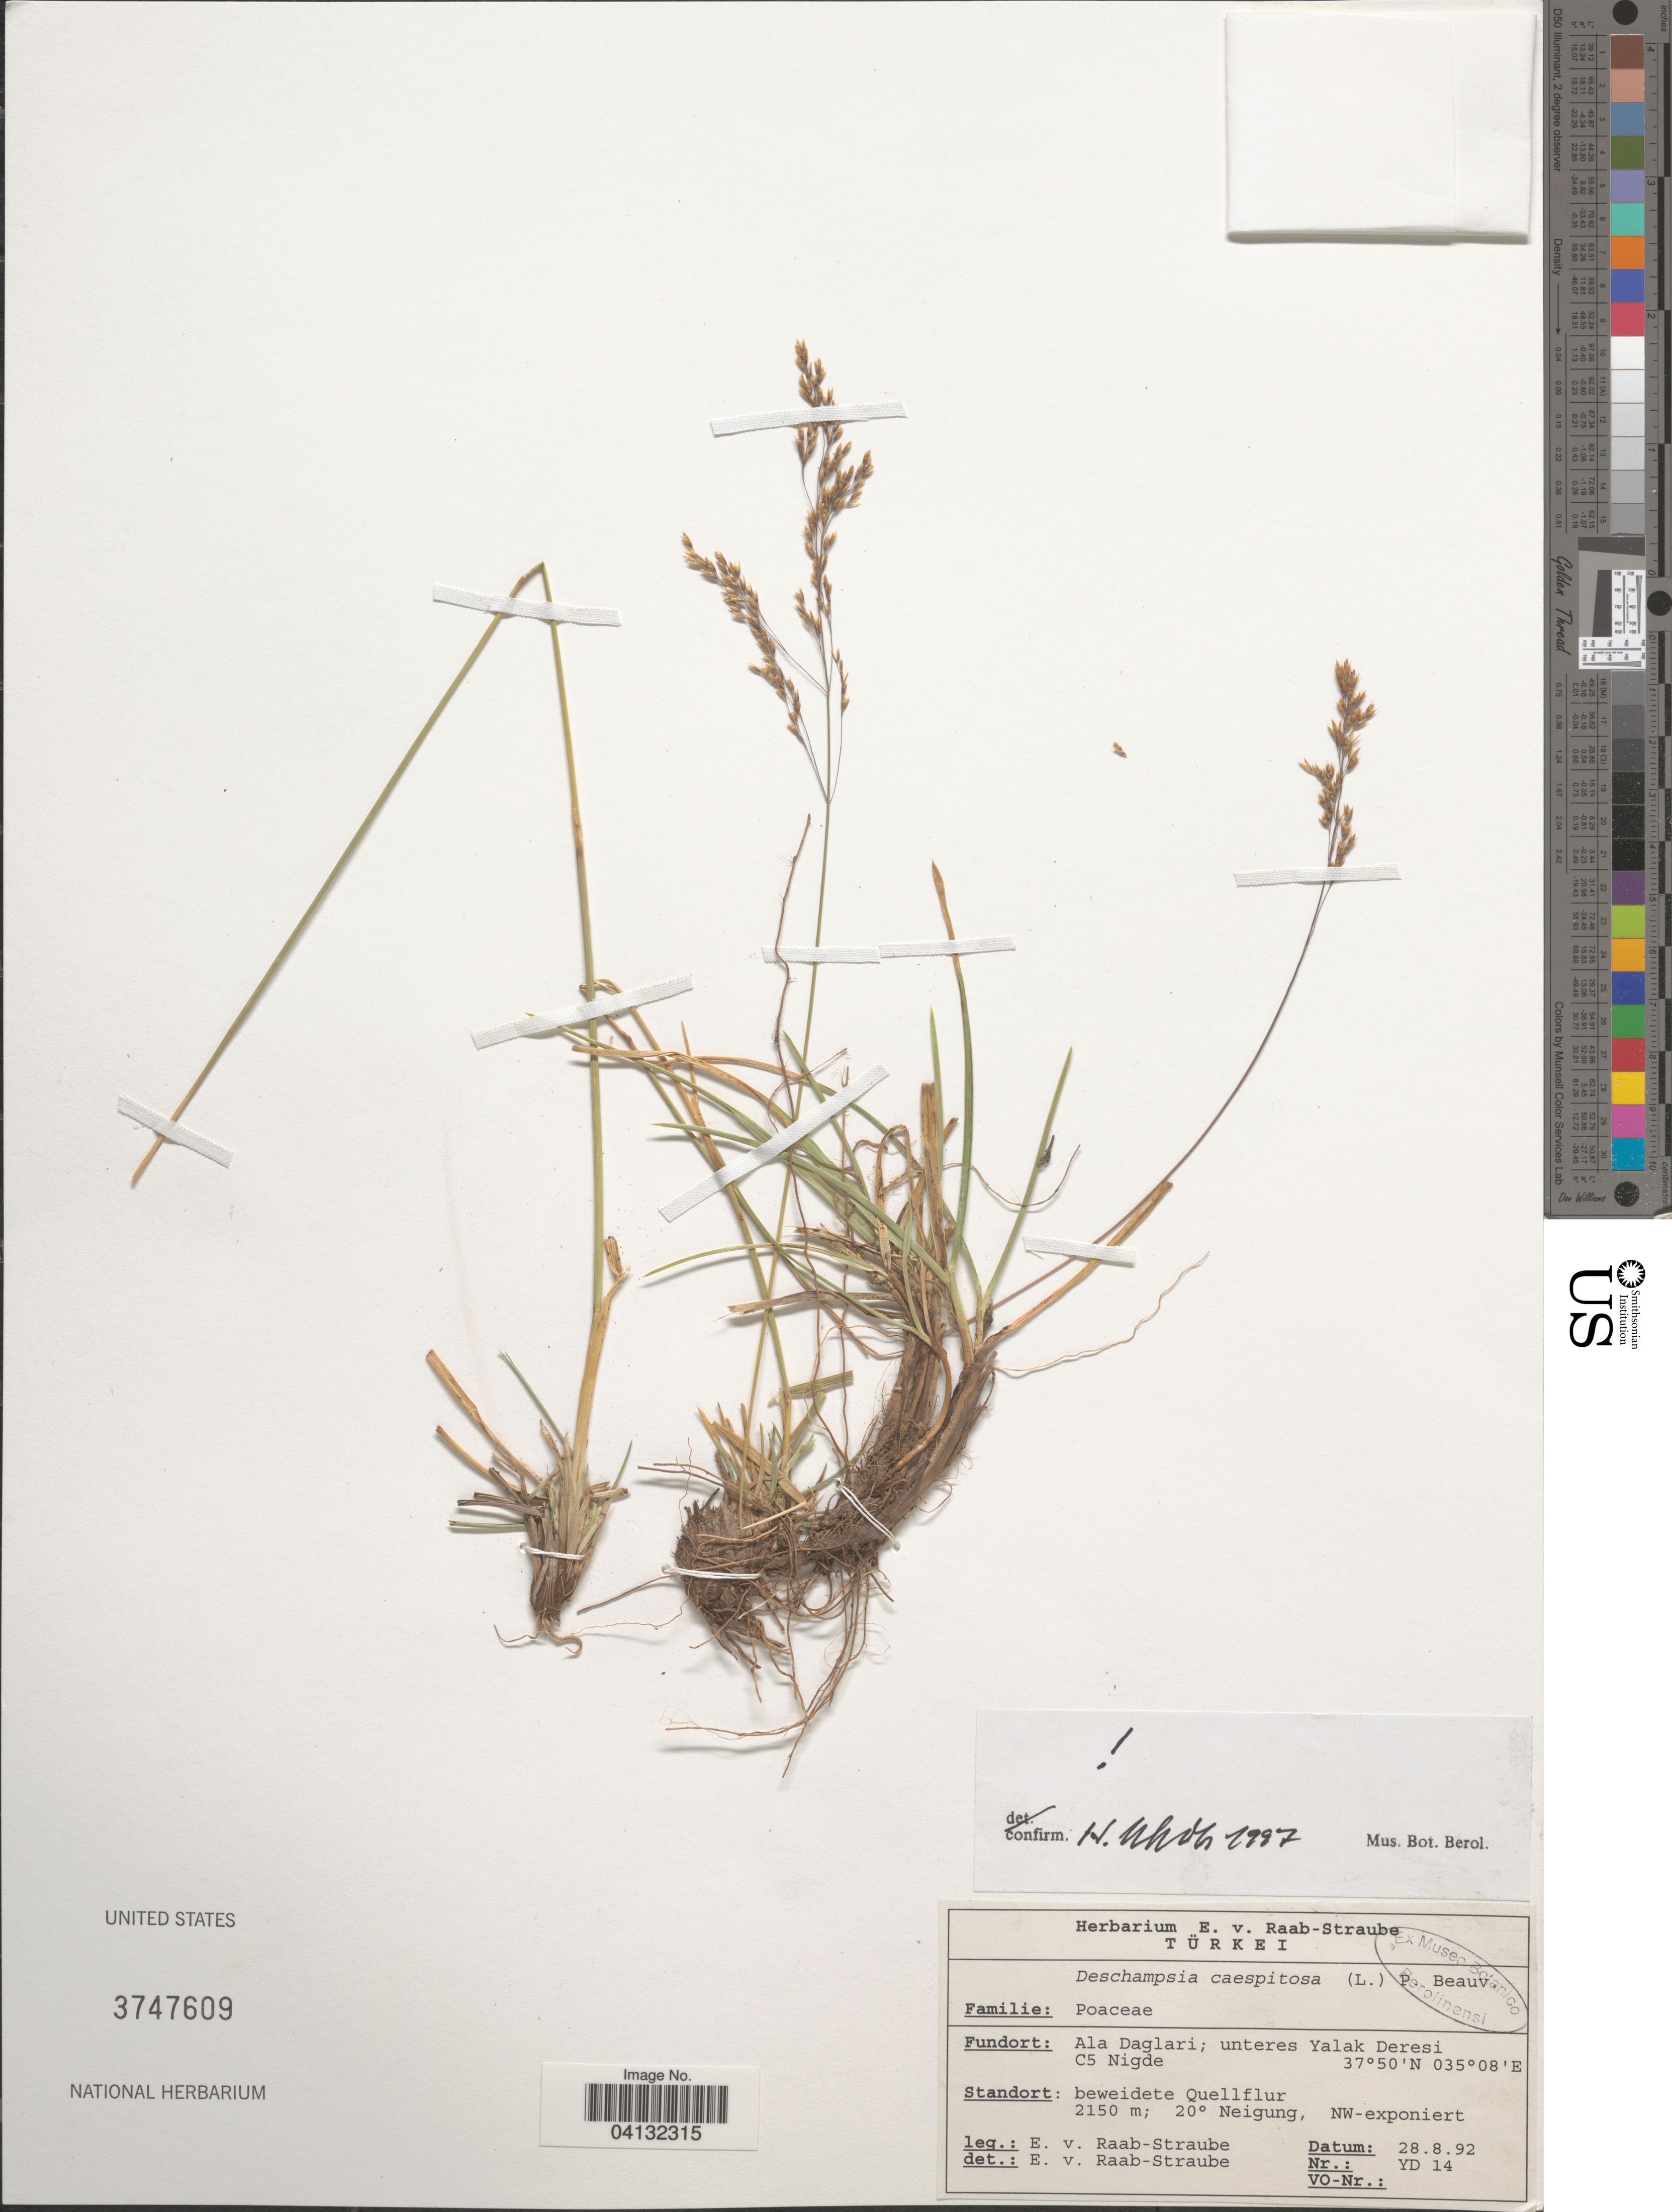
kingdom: Plantae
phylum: Tracheophyta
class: Liliopsida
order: Poales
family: Poaceae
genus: Deschampsia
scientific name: Deschampsia caespitosa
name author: (L.) P. Beauv.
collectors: E. Raab-Straube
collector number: YD14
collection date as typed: Transcribed d/m/y: 28/8/92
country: Turkey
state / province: Nigde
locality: Türkei. Ala Daglari; unteres Yalak Deresi C5. NW-exponiert.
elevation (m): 2150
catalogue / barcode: US 3747609